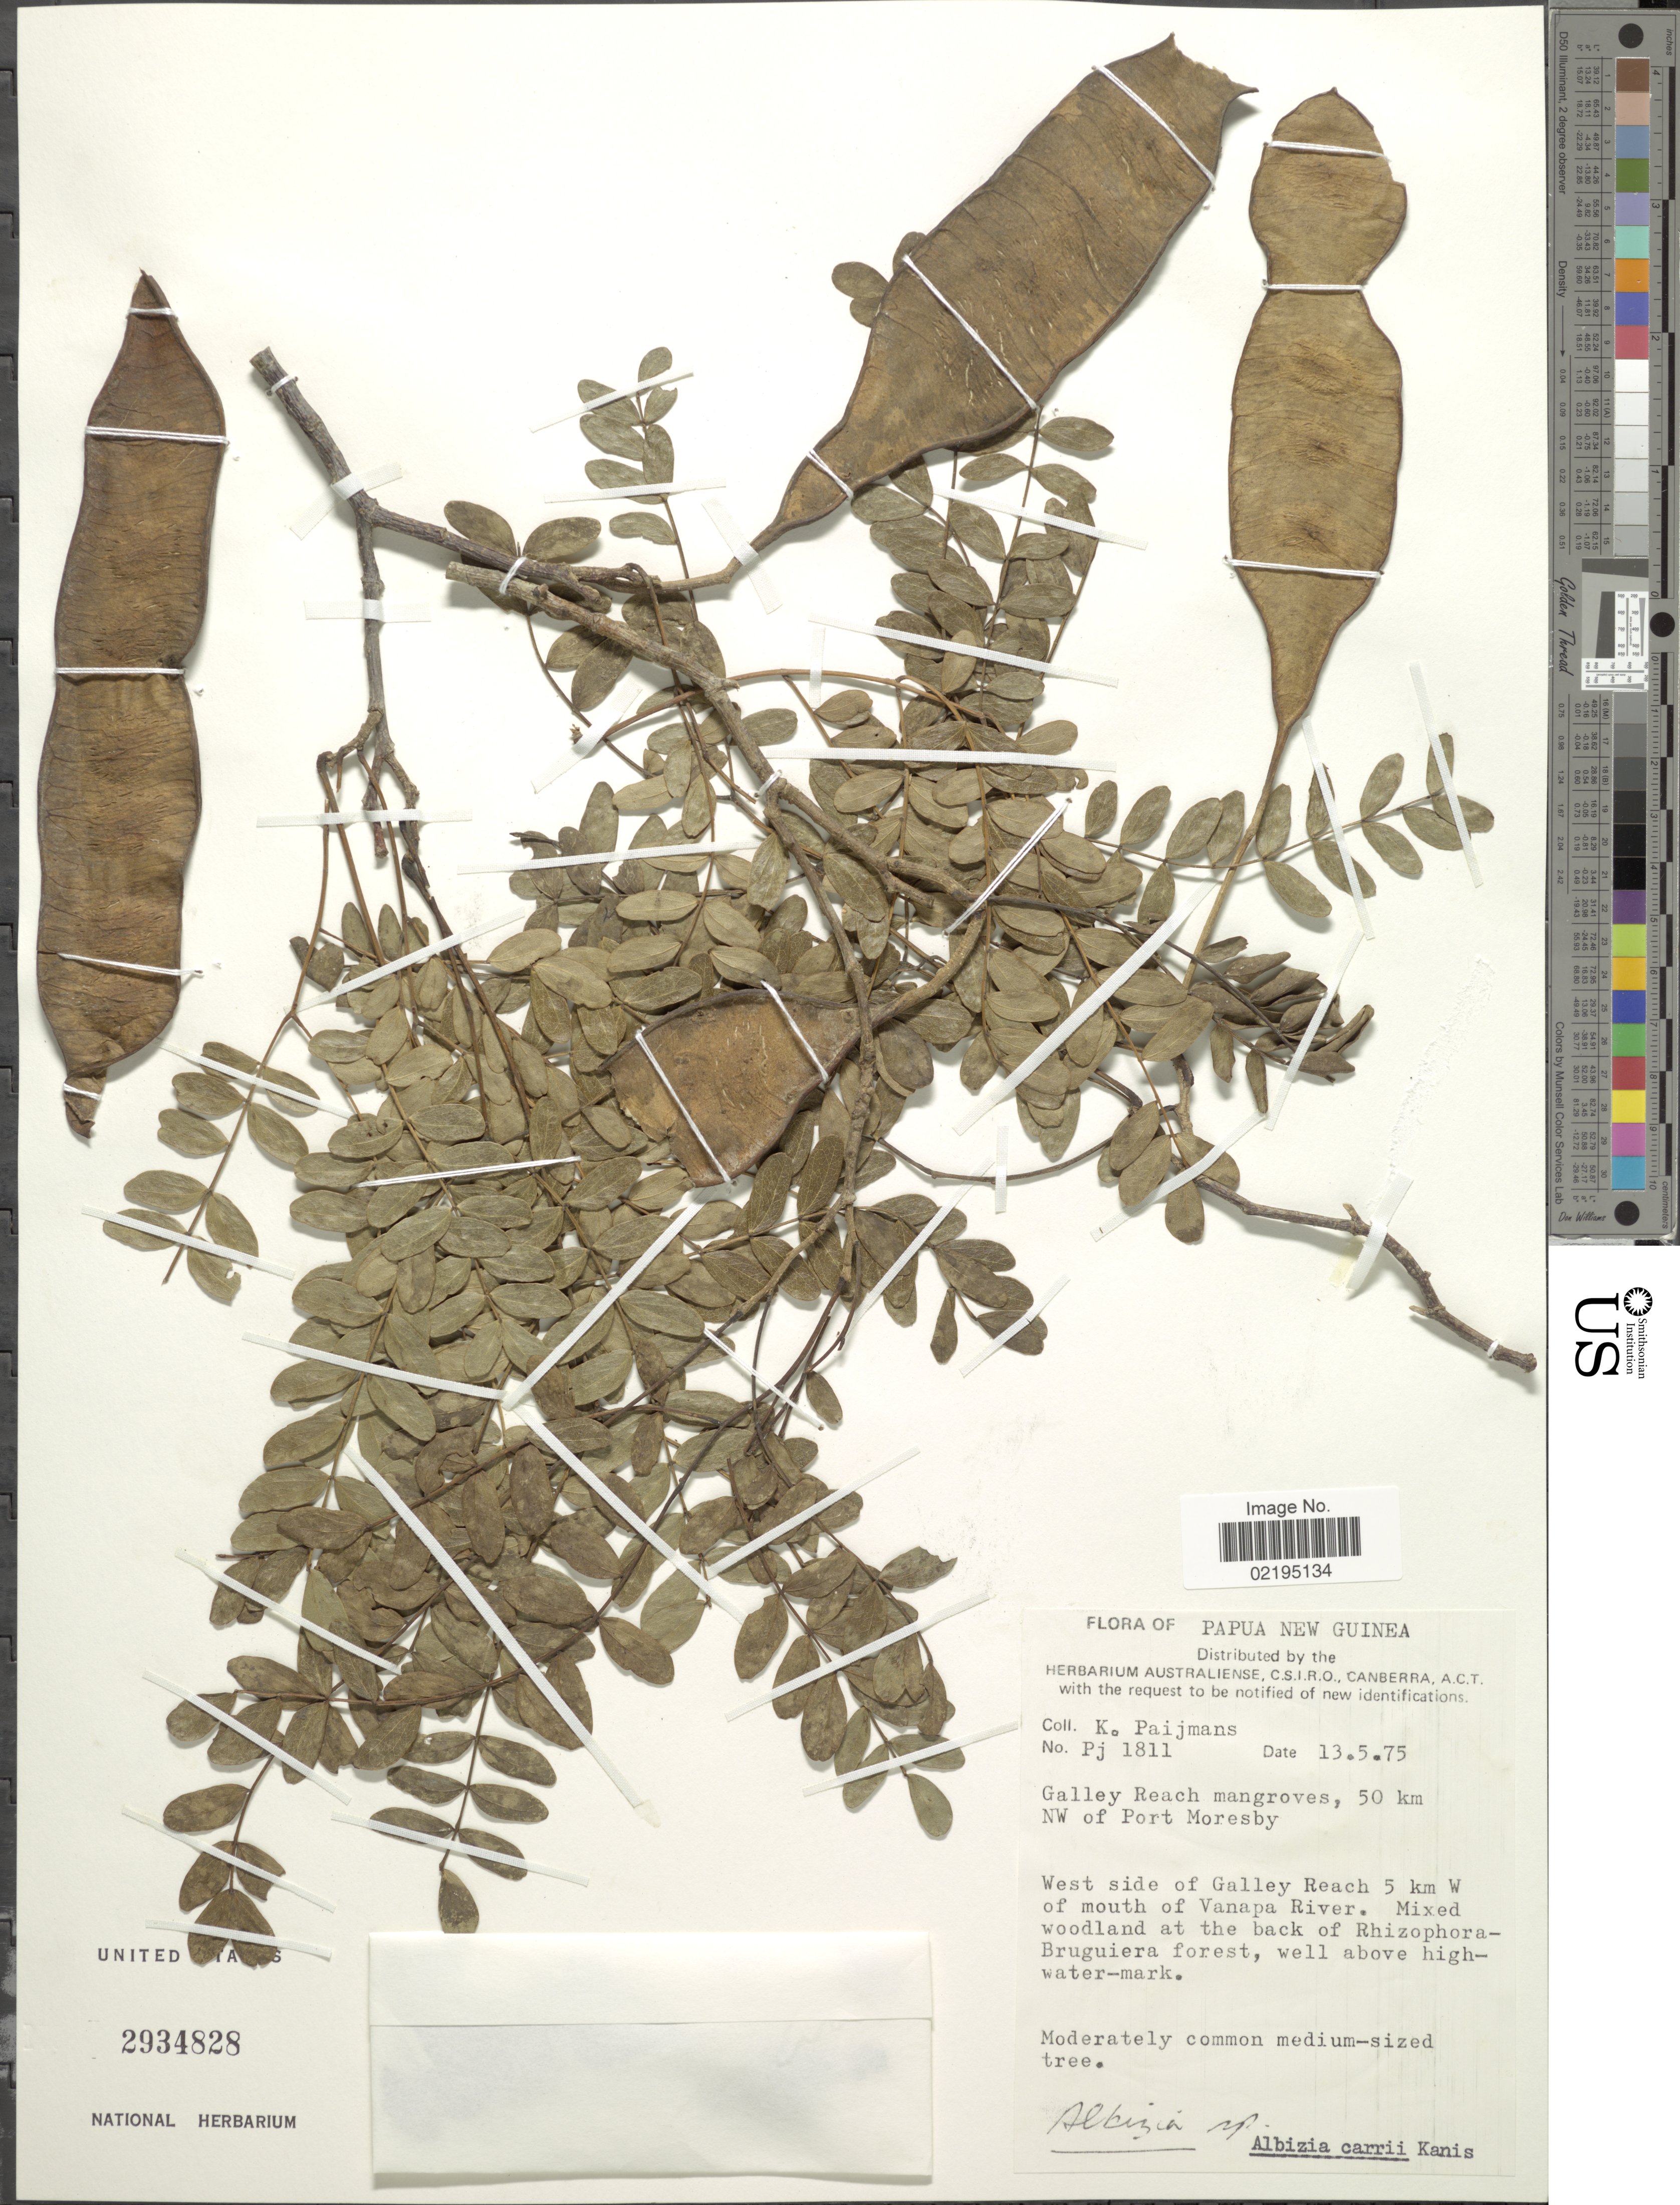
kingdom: Plantae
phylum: Tracheophyta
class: Magnoliopsida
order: Fabales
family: Fabaceae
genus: Albizia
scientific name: Albizia carrii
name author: Kanis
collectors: K. Paijmans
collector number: Pj 1811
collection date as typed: Transcribed d/m/y: 13/5/75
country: Papua New Guinea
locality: Galley Reach mangroves, 50 km NW of Port Moresby, west side of Gally Reach 5 km W of mouth of Vanapa River.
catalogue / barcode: US 2934828